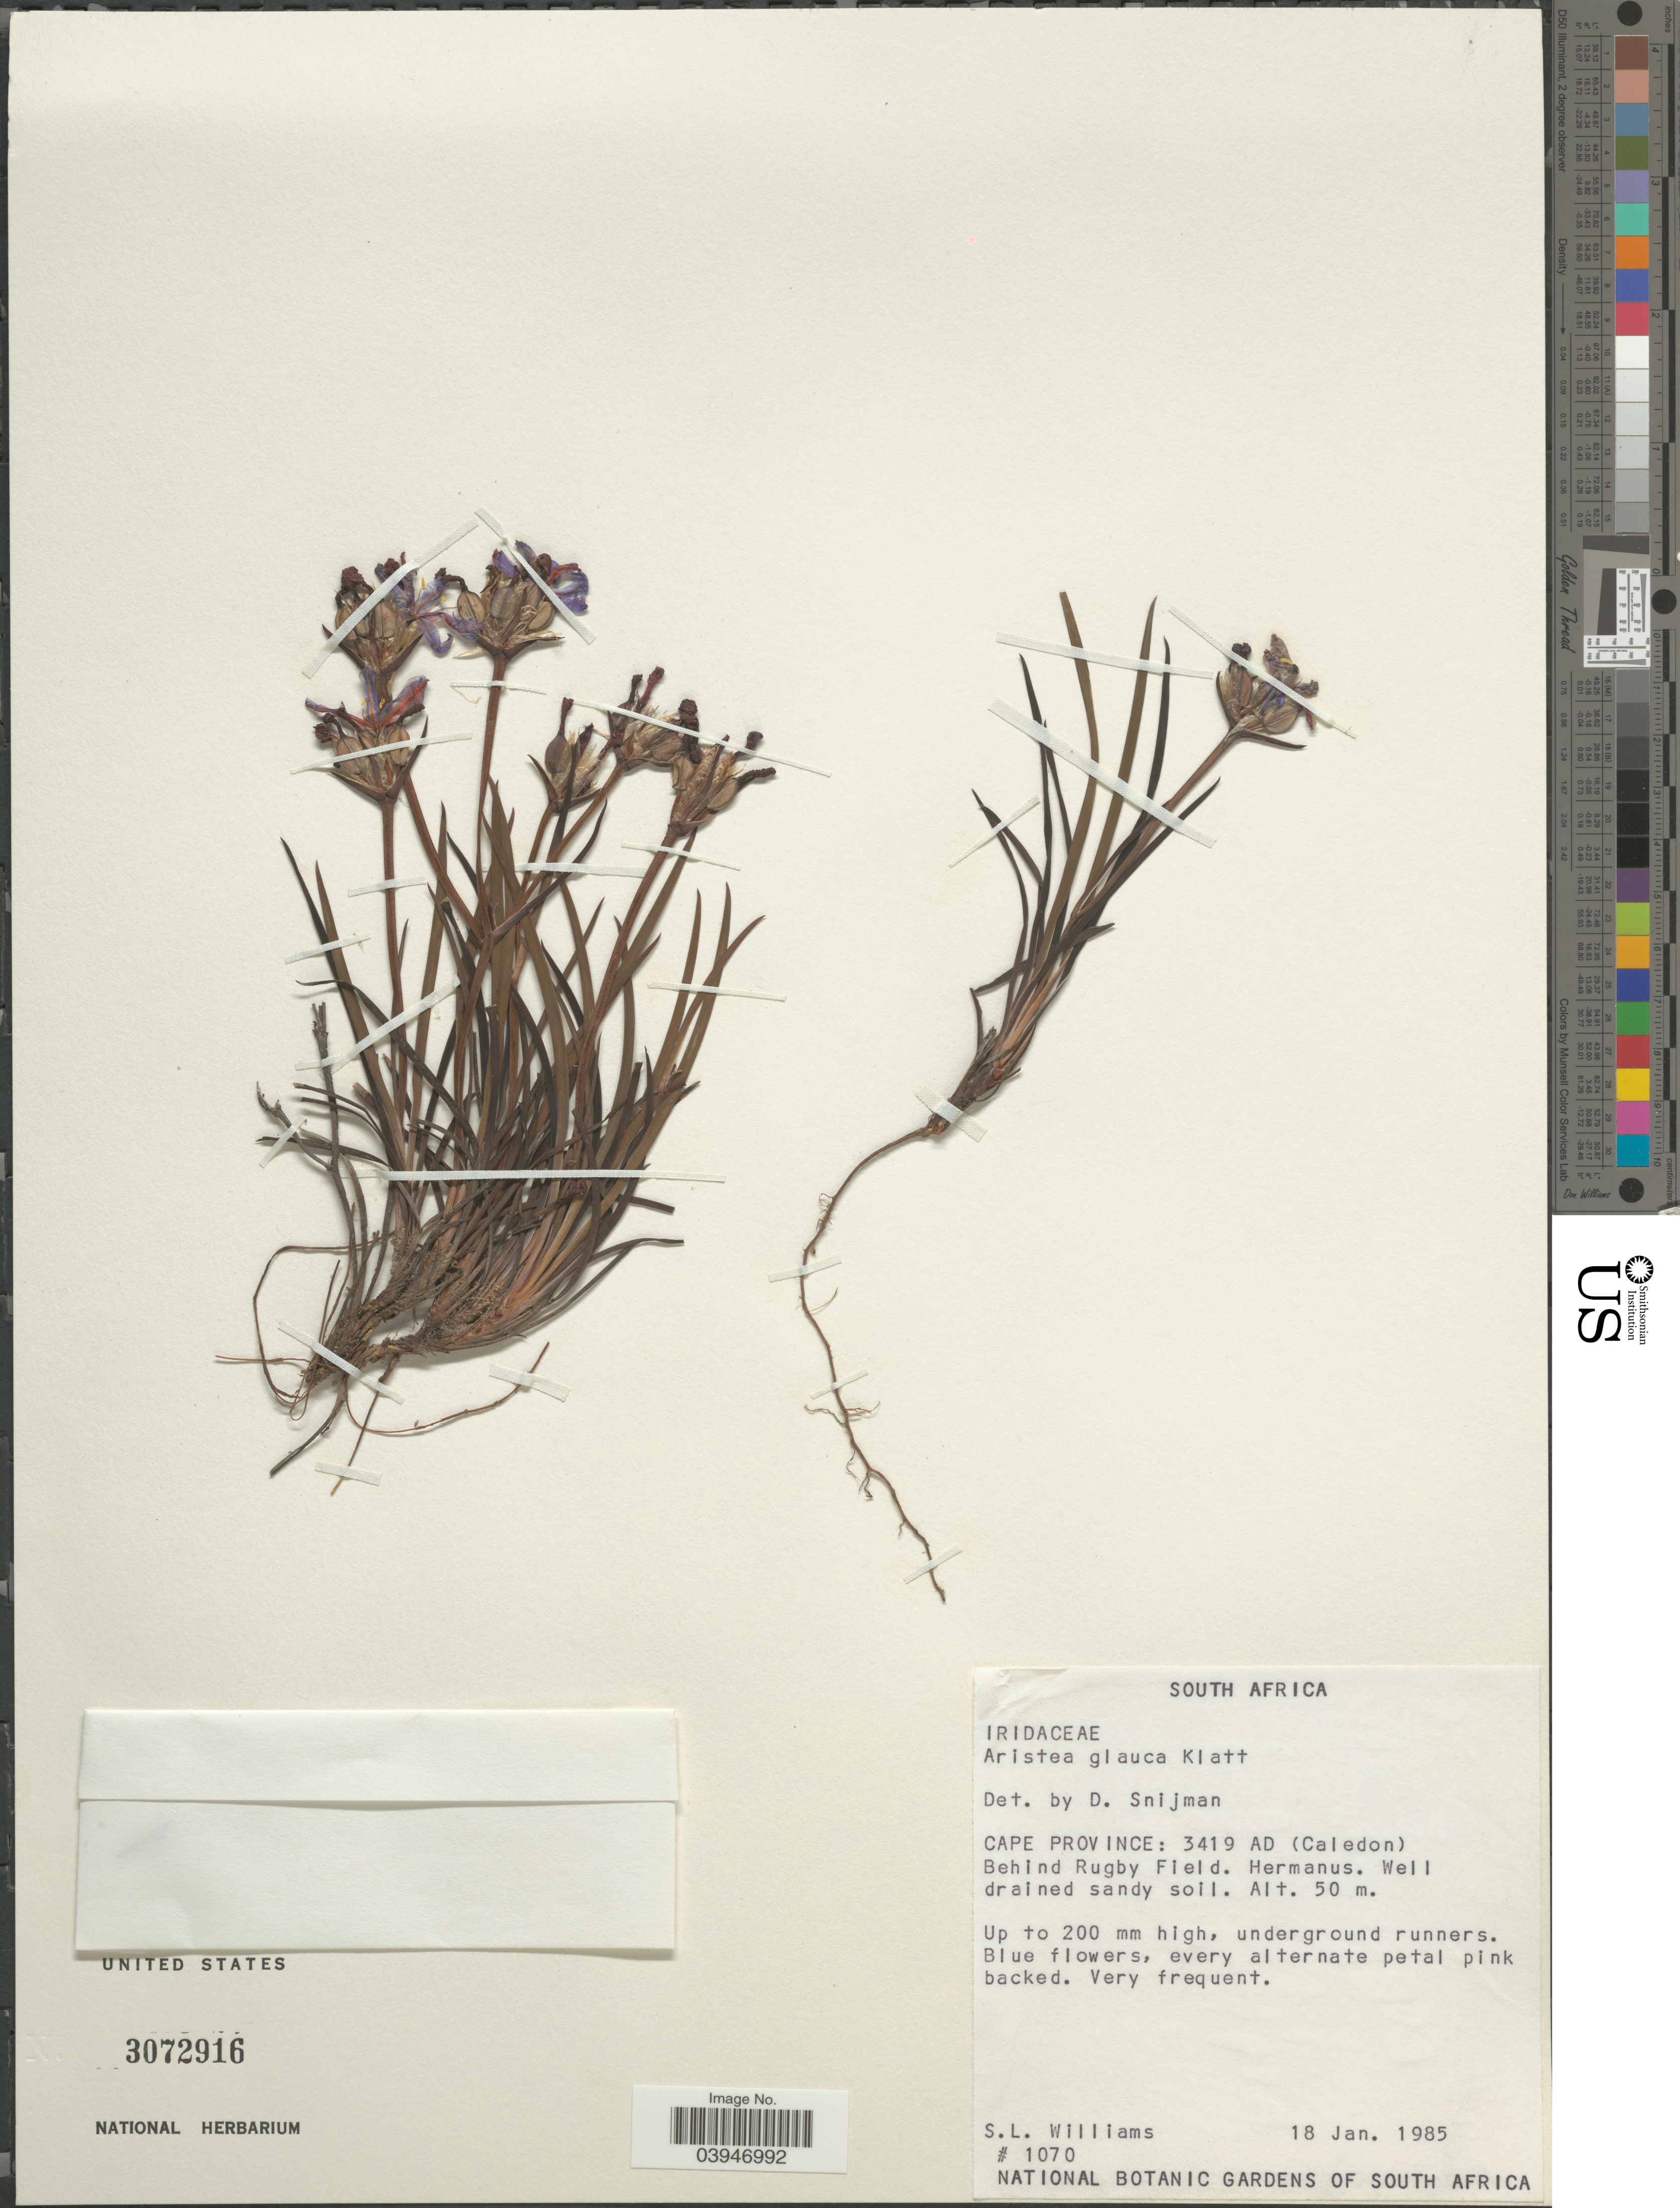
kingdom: Plantae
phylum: Tracheophyta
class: Liliopsida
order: Asparagales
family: Iridaceae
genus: Aristea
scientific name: Aristea glauca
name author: Klatt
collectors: S. L. Williams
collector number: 1070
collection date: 1985-01-18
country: South Africa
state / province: Western Cape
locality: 3419 AD (Caledon). Behind Rugby Field. Hermanus.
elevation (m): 50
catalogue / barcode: US 3072916